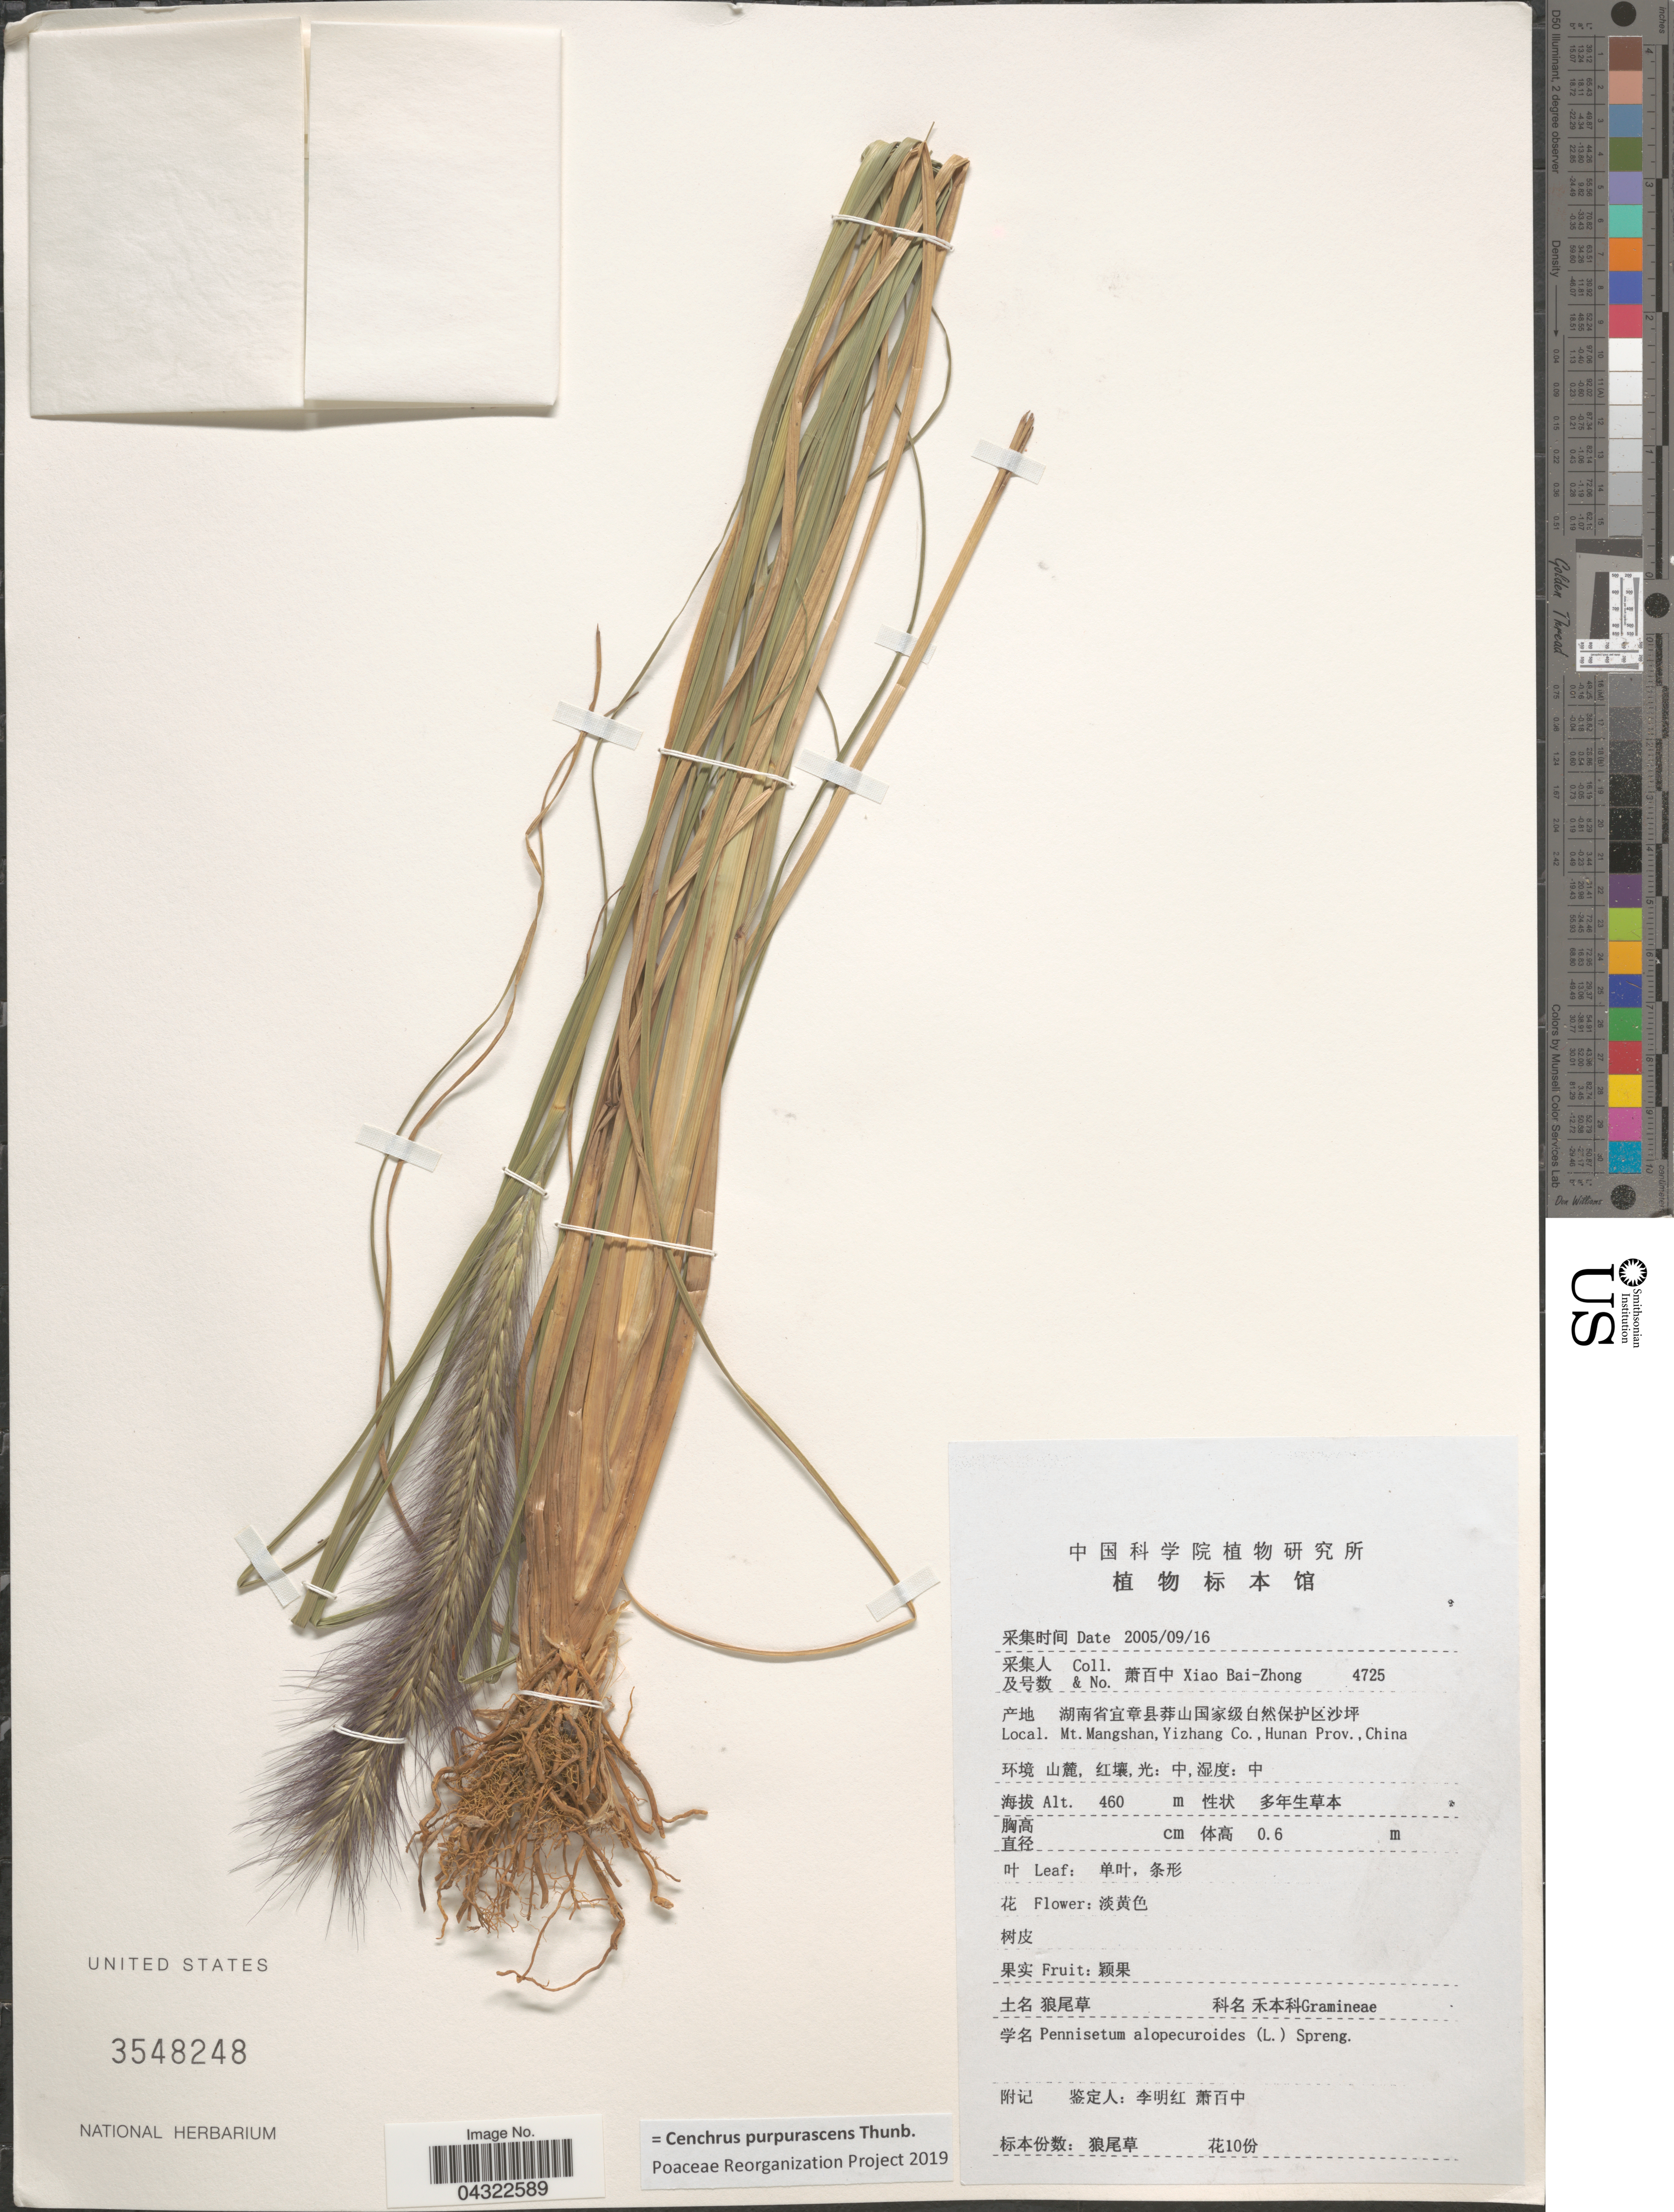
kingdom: Plantae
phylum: Tracheophyta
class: Liliopsida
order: Poales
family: Poaceae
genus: Cenchrus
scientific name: Cenchrus purpurascens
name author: Thunb.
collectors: B. Z. Xiao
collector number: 4725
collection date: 2005-09-16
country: China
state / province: Hunan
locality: Mt. Mangshan, Yizhang Co.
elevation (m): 460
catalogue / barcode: US 3548248